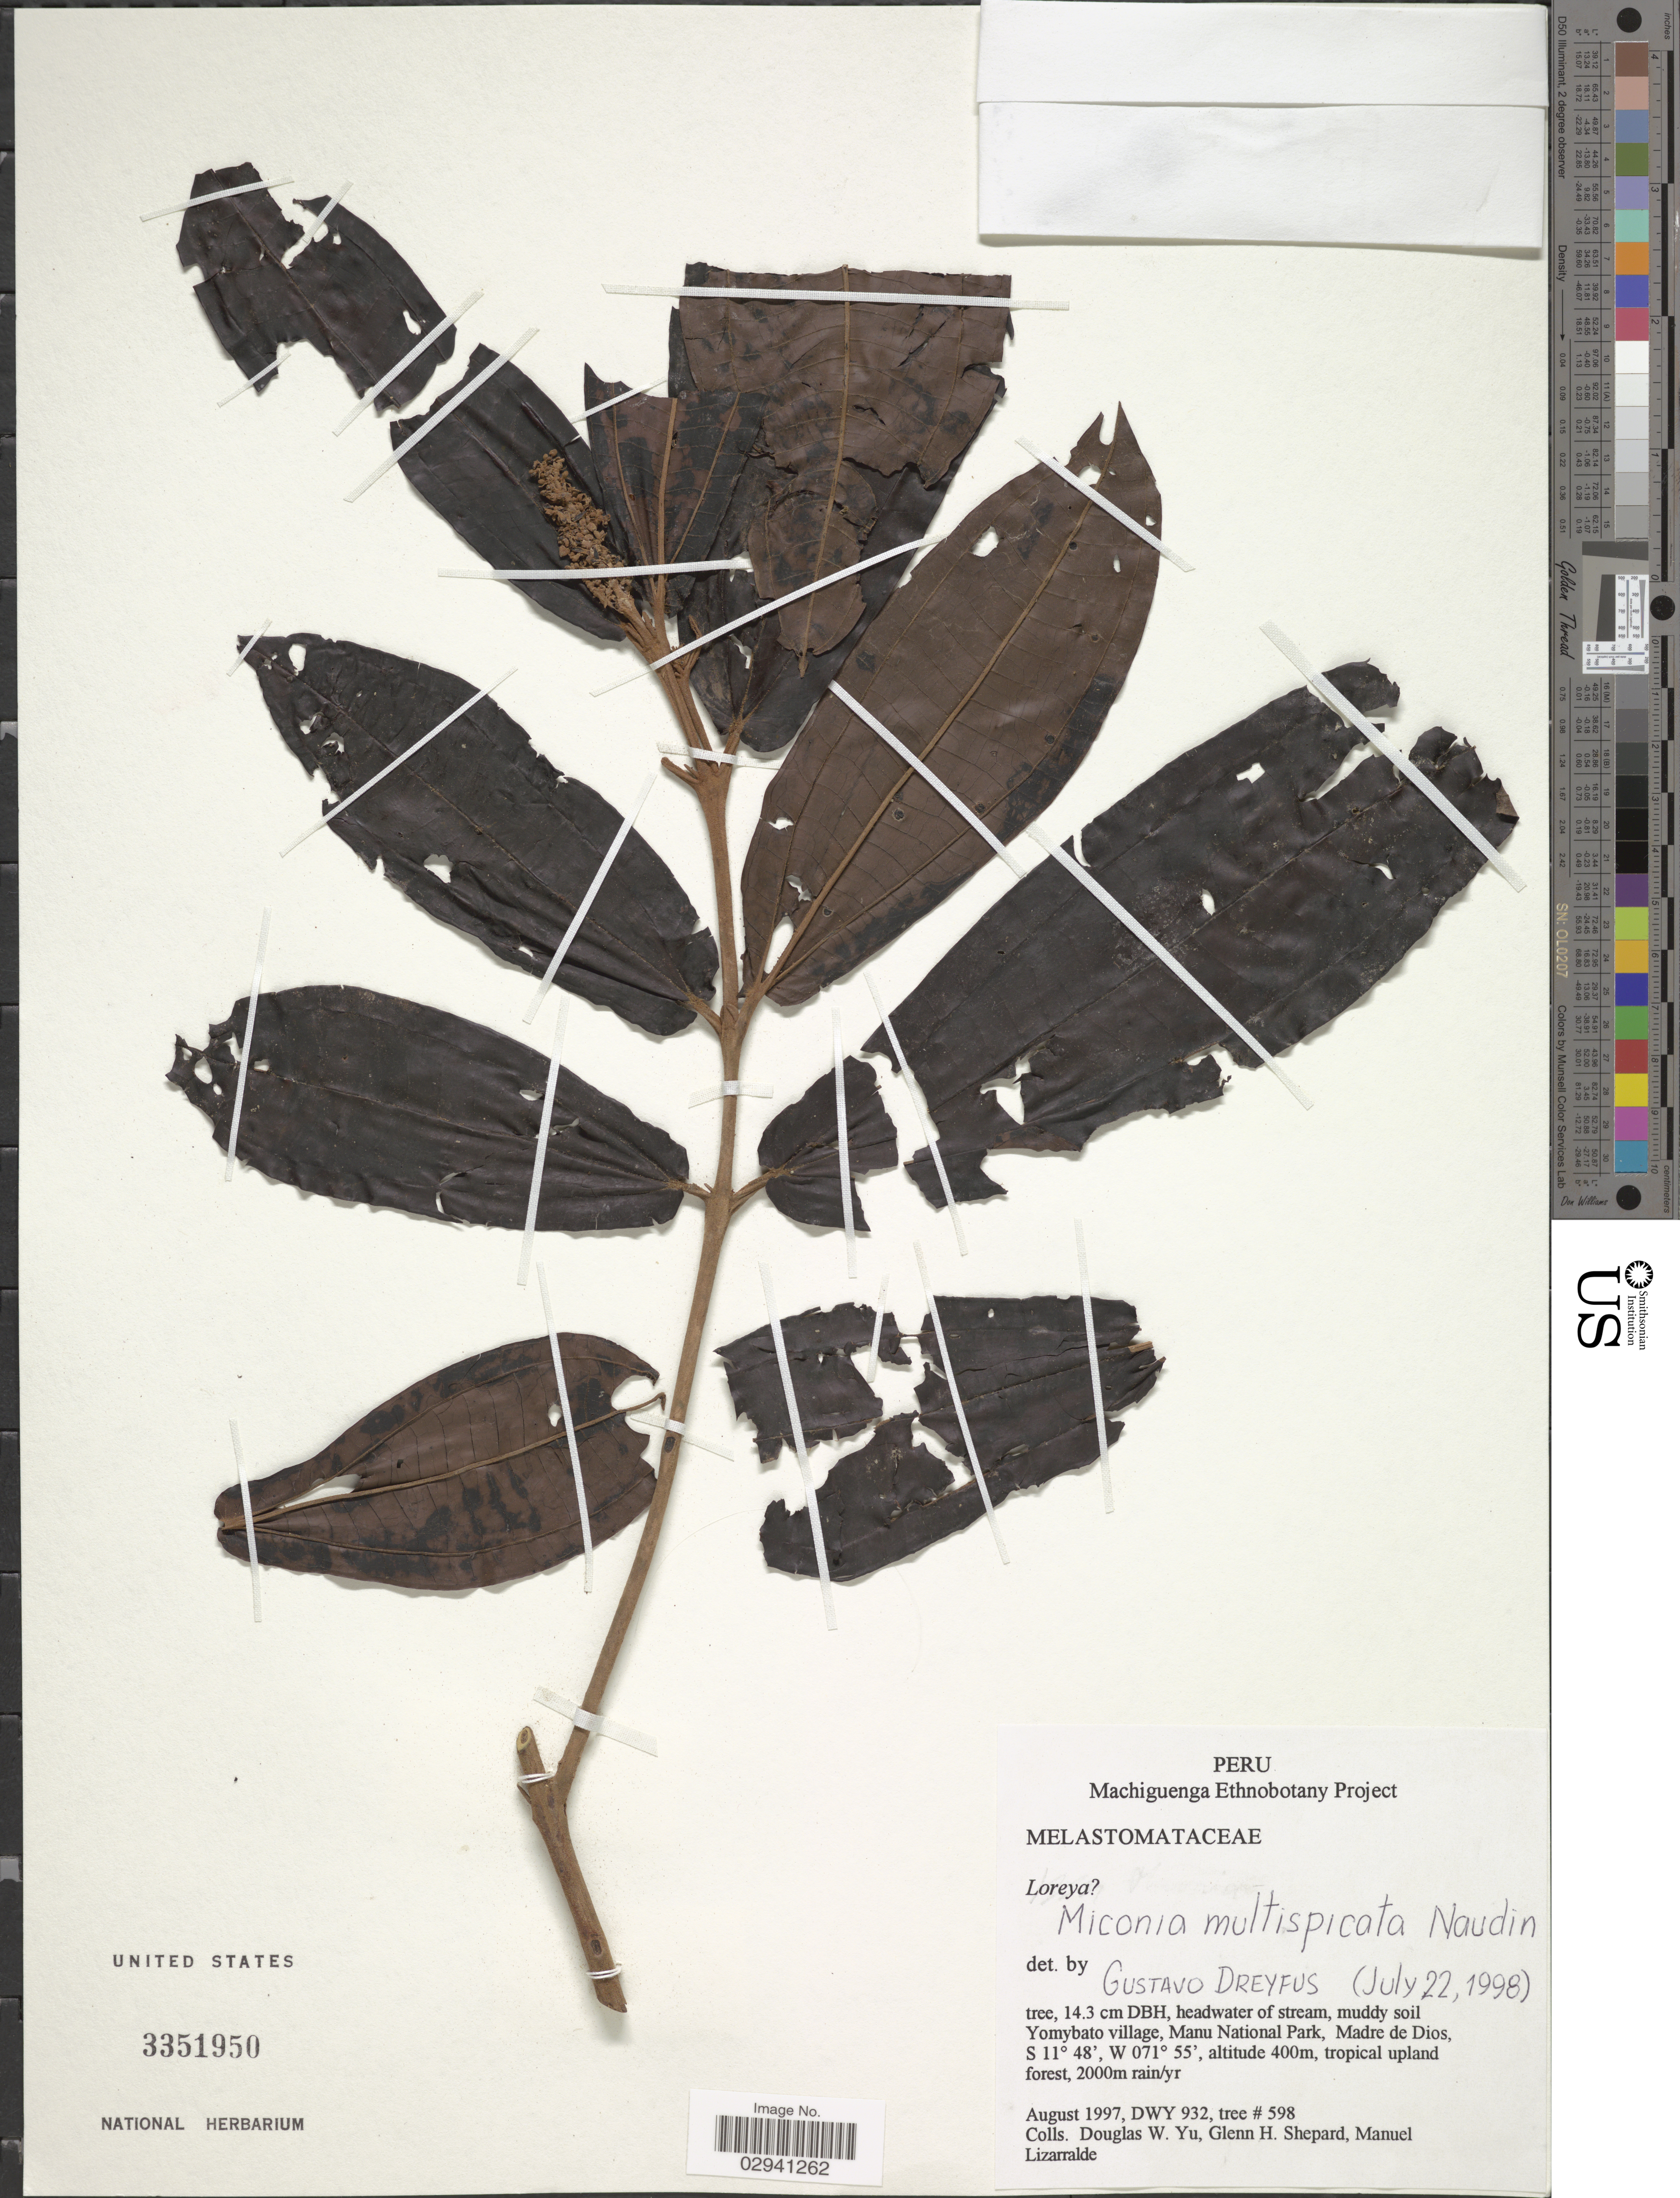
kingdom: Plantae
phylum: Tracheophyta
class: Magnoliopsida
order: Myrtales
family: Melastomataceae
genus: Miconia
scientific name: Miconia multispicata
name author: Naudin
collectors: D. Yu, G. Shepard & M. Lizarralde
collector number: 932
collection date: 1997-08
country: Peru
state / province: Madre de Dios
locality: Yomybato village, Manu National Park, Madre de Dios.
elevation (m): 400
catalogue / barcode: US 3351950